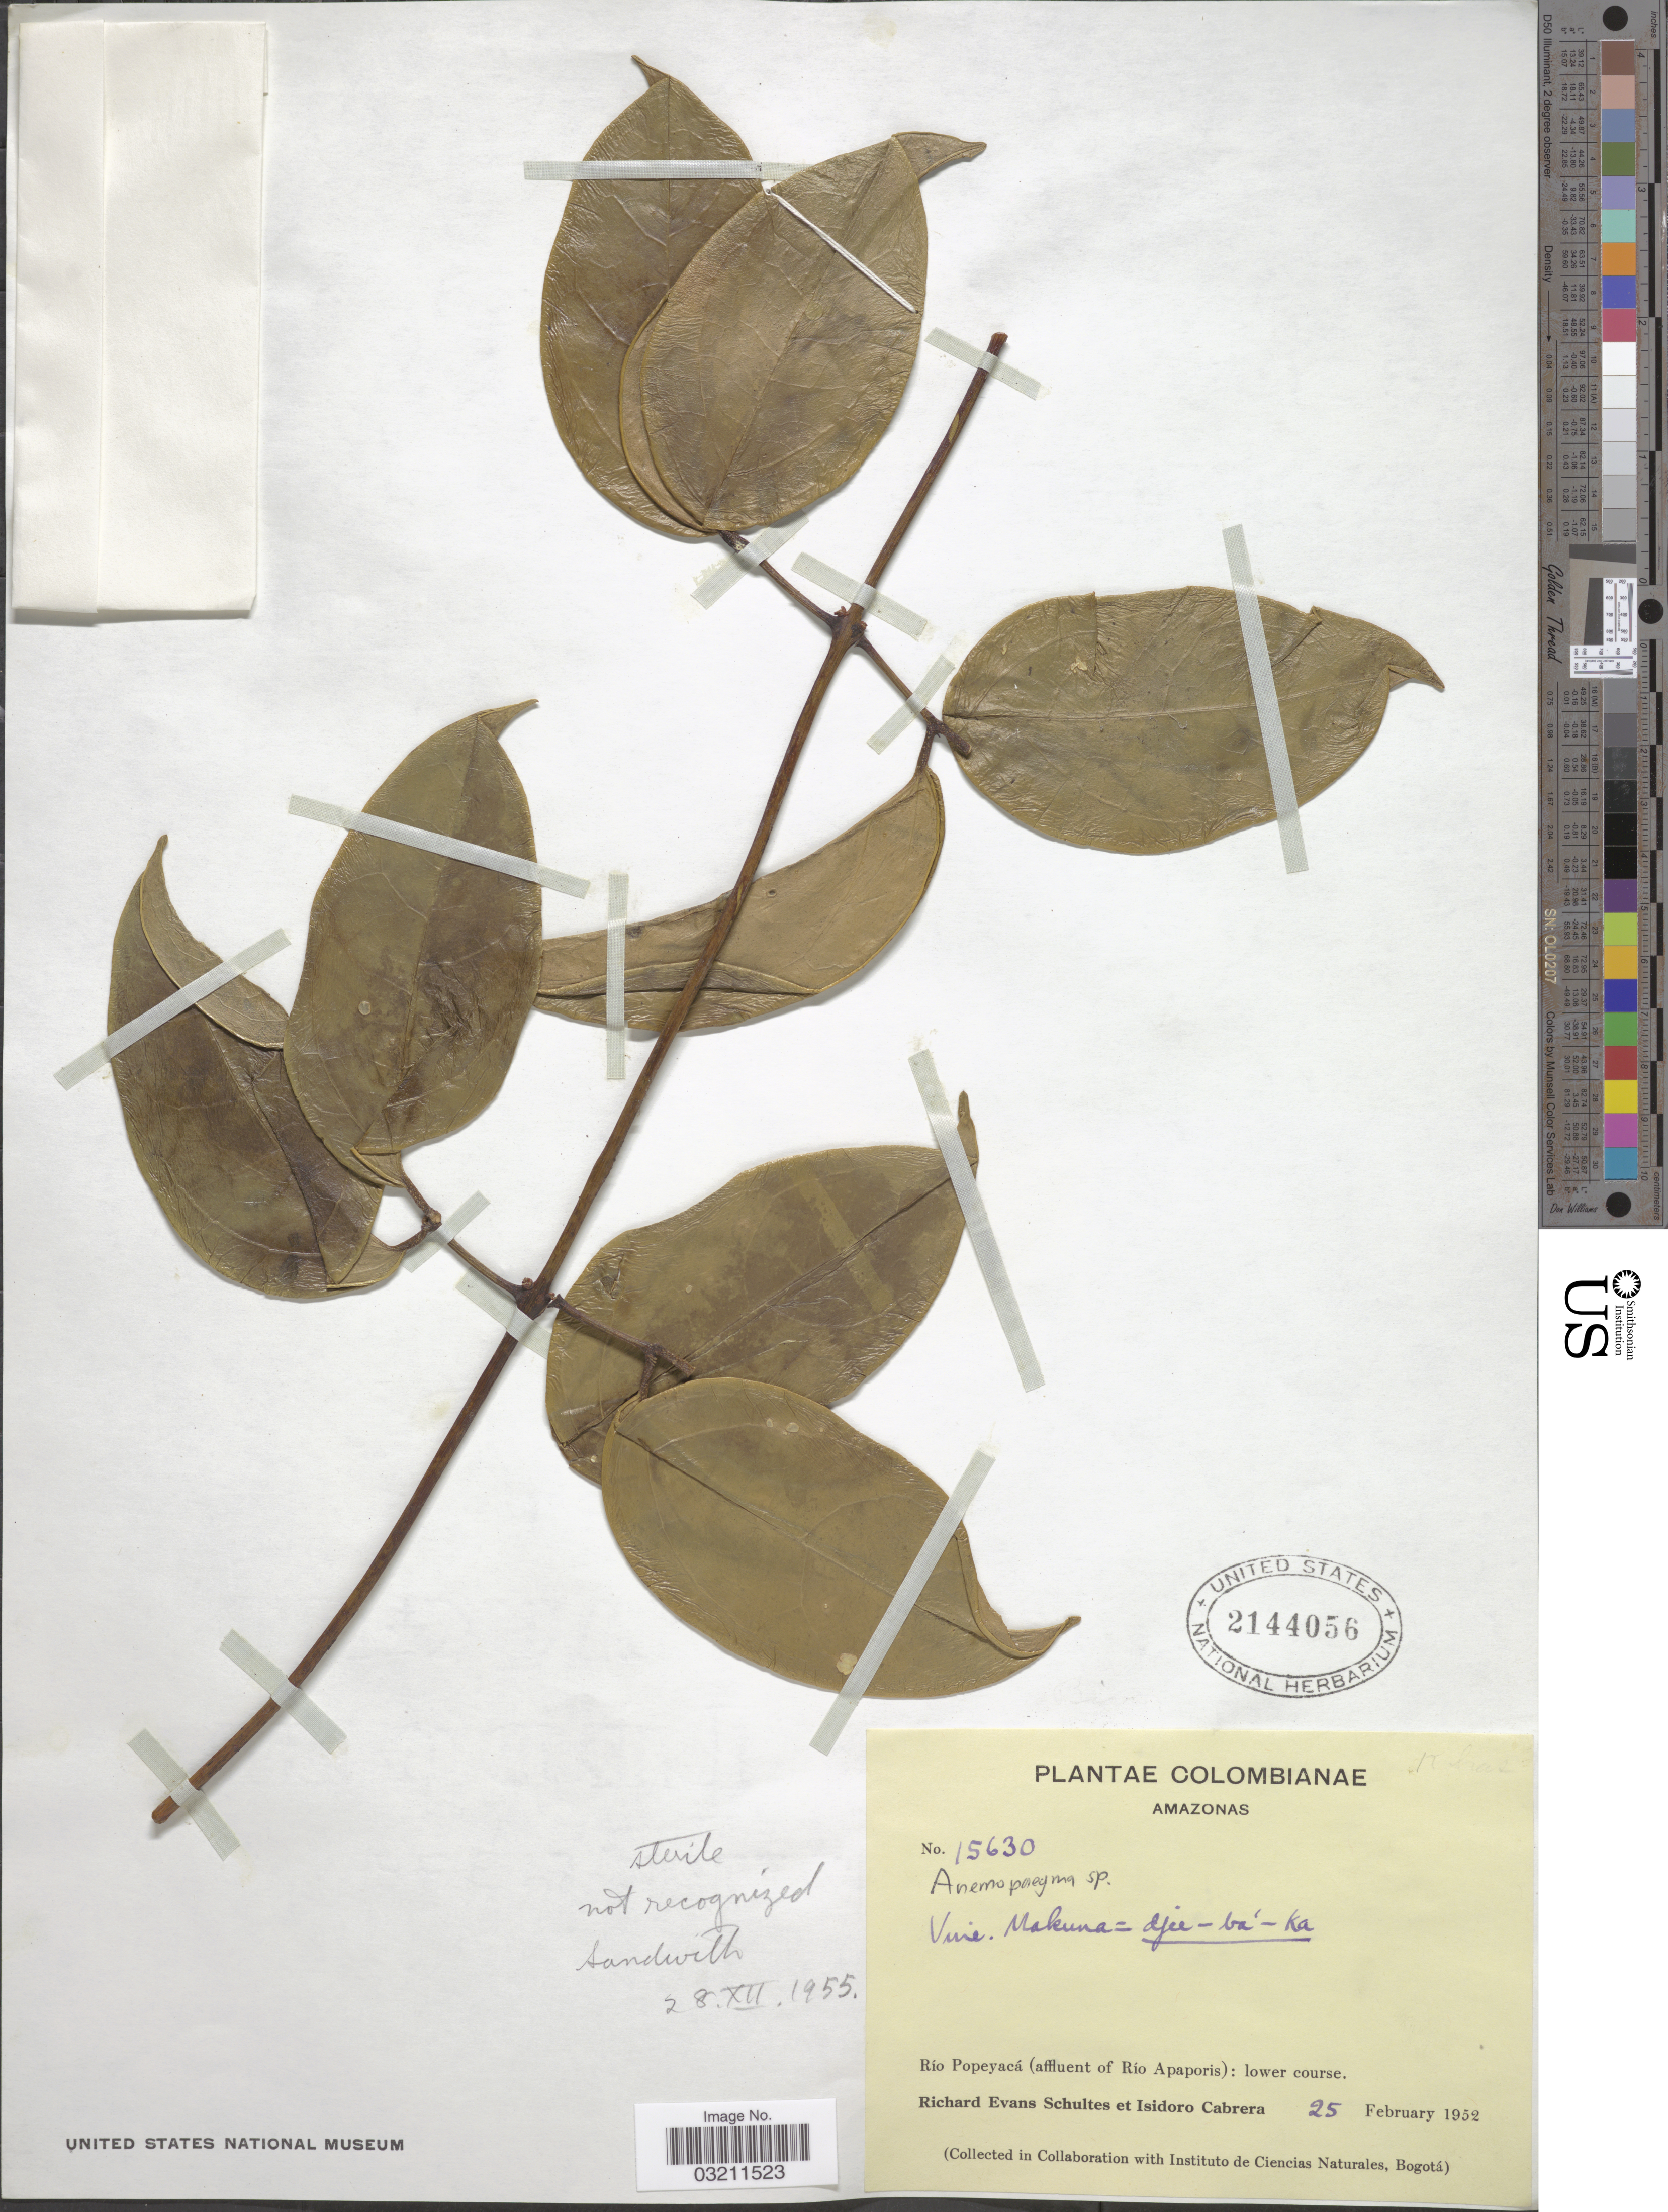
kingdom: Plantae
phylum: Tracheophyta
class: Magnoliopsida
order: Lamiales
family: Bignoniaceae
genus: Anemopaegma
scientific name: Anemopaegma sp.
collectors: R. E. Schultes & I. Cabrera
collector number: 15630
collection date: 1952-02-25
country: Colombia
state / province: Amazônas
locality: Río Popeyacá (affluent of Río Apaporis): lower course.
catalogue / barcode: US 2144056